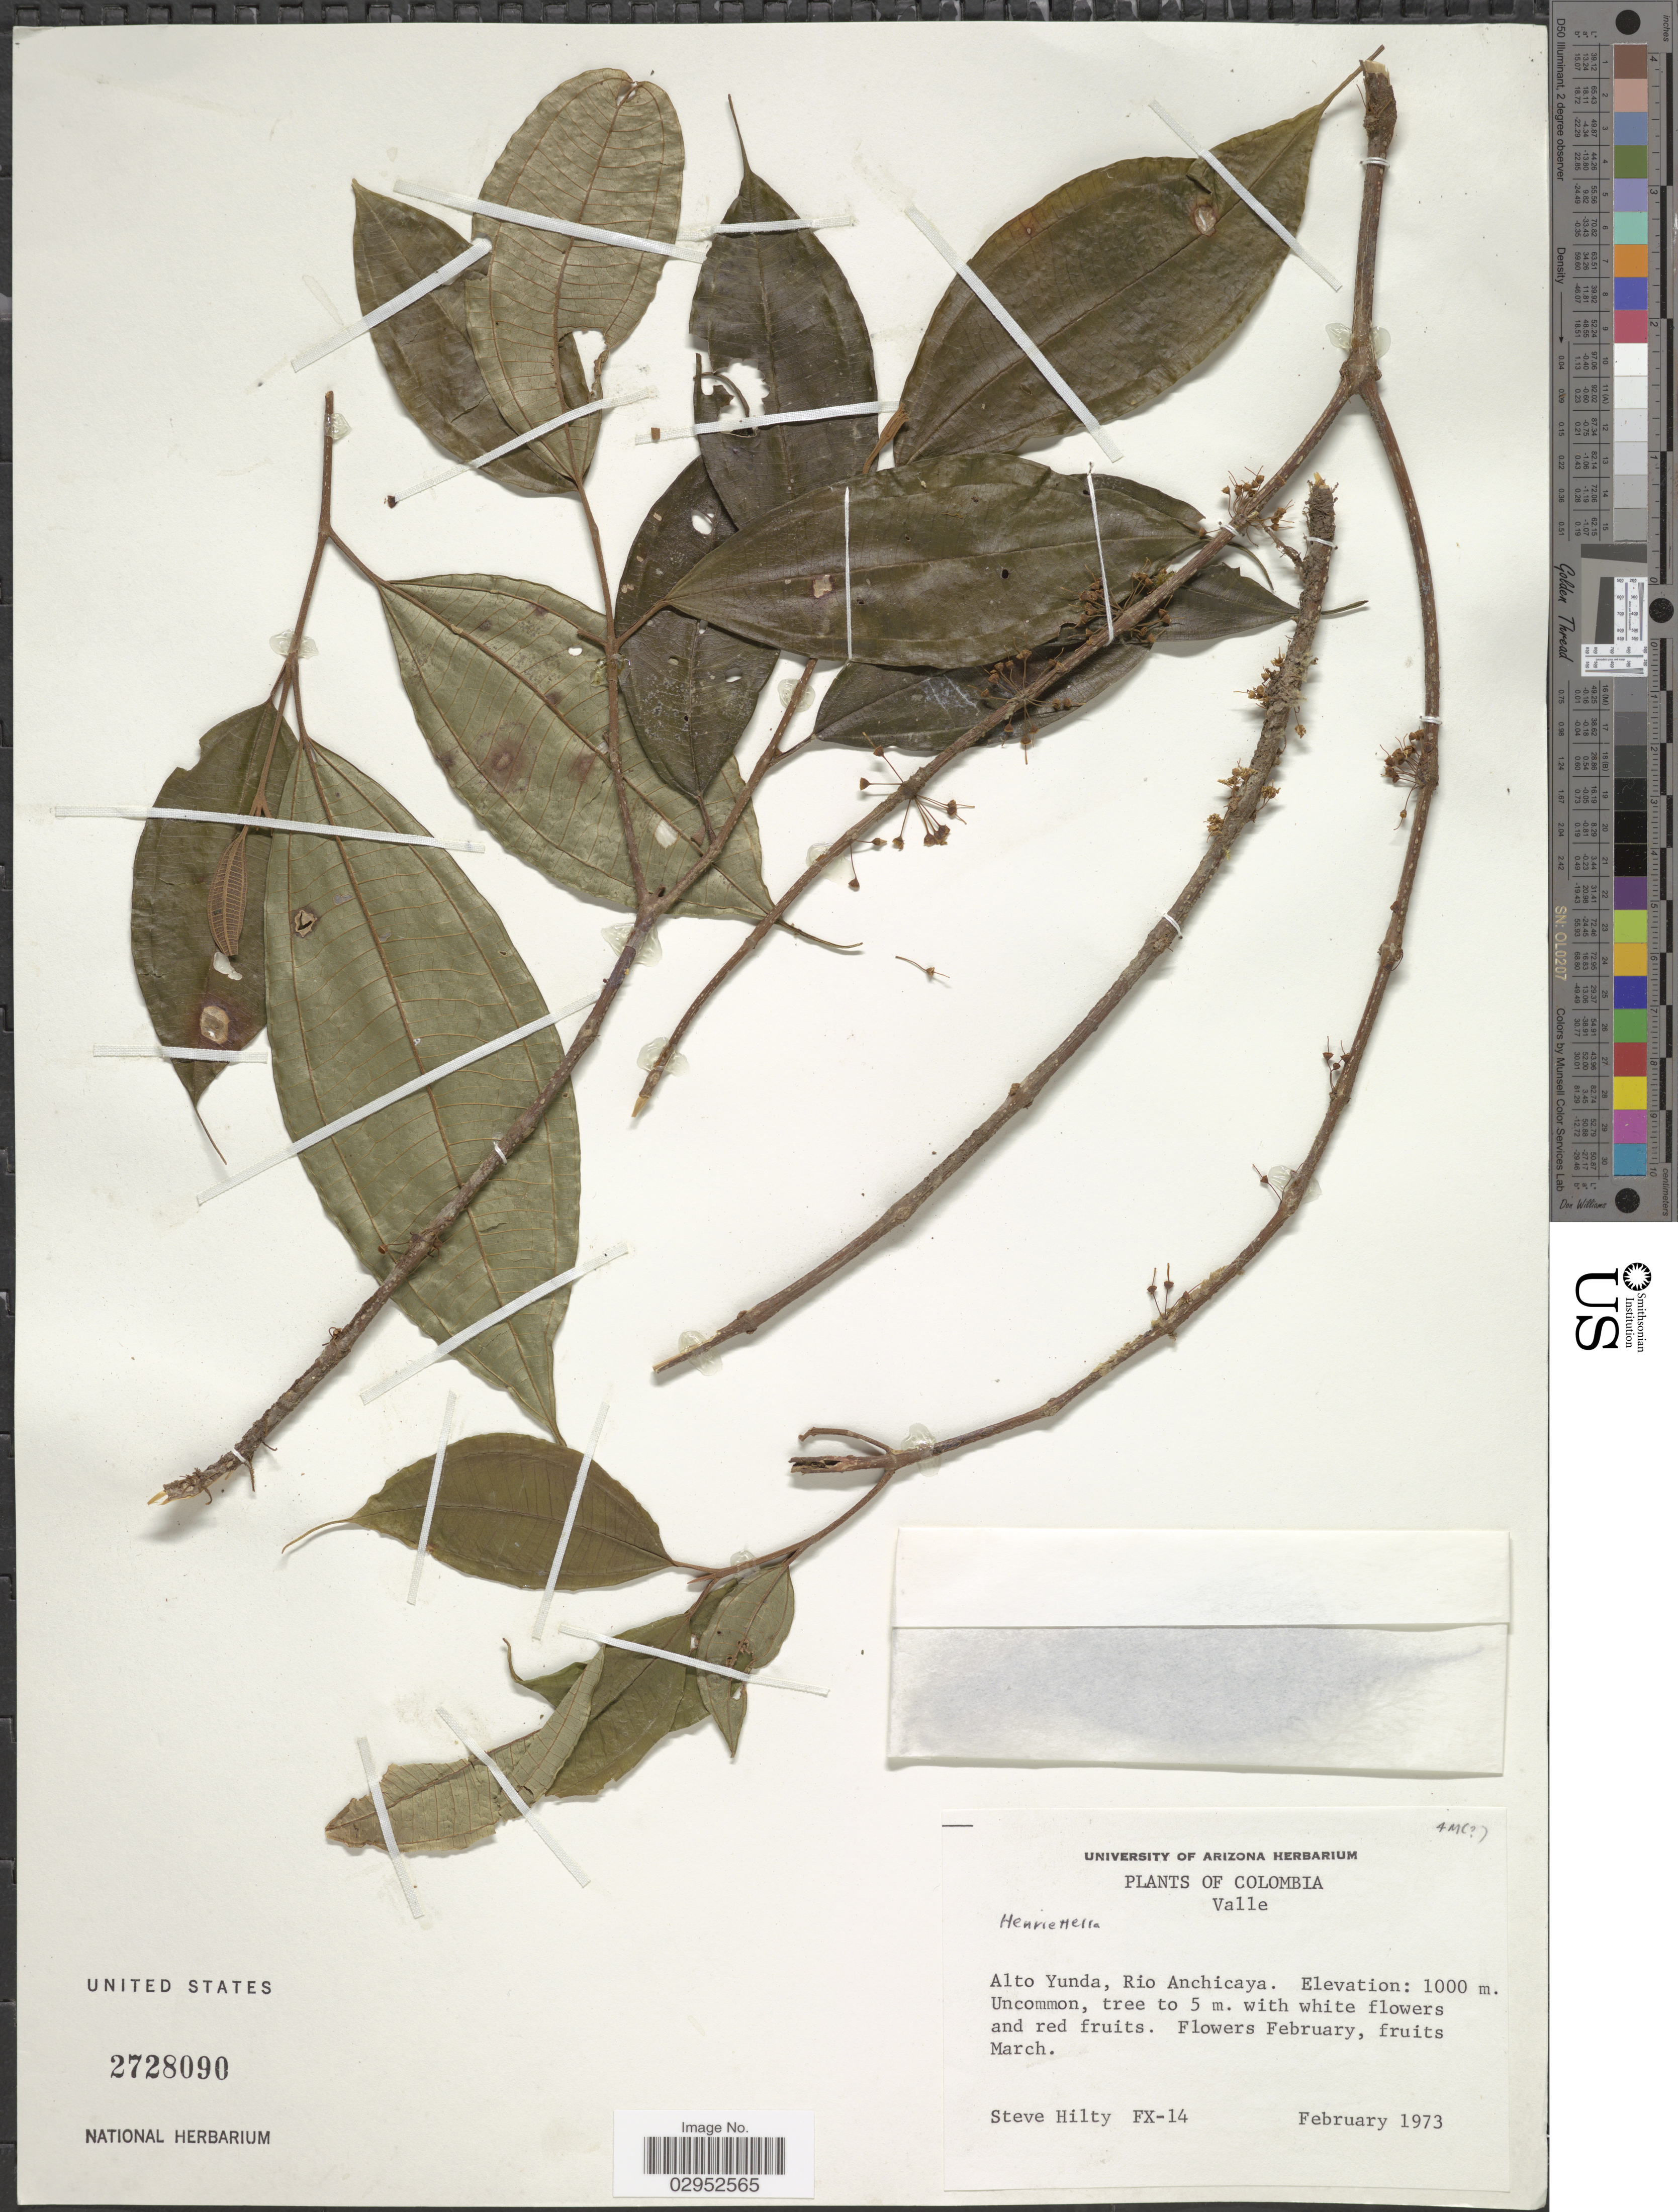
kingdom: Plantae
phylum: Tracheophyta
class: Magnoliopsida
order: Myrtales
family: Melastomataceae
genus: Henriettea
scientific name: Henriettea sp.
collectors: S. Hilty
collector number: FX-14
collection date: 1973-02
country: Colombia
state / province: Valle del Cauca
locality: Valle, Alto Yunda, Rio Anchicaya.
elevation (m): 1000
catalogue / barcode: US 2728090